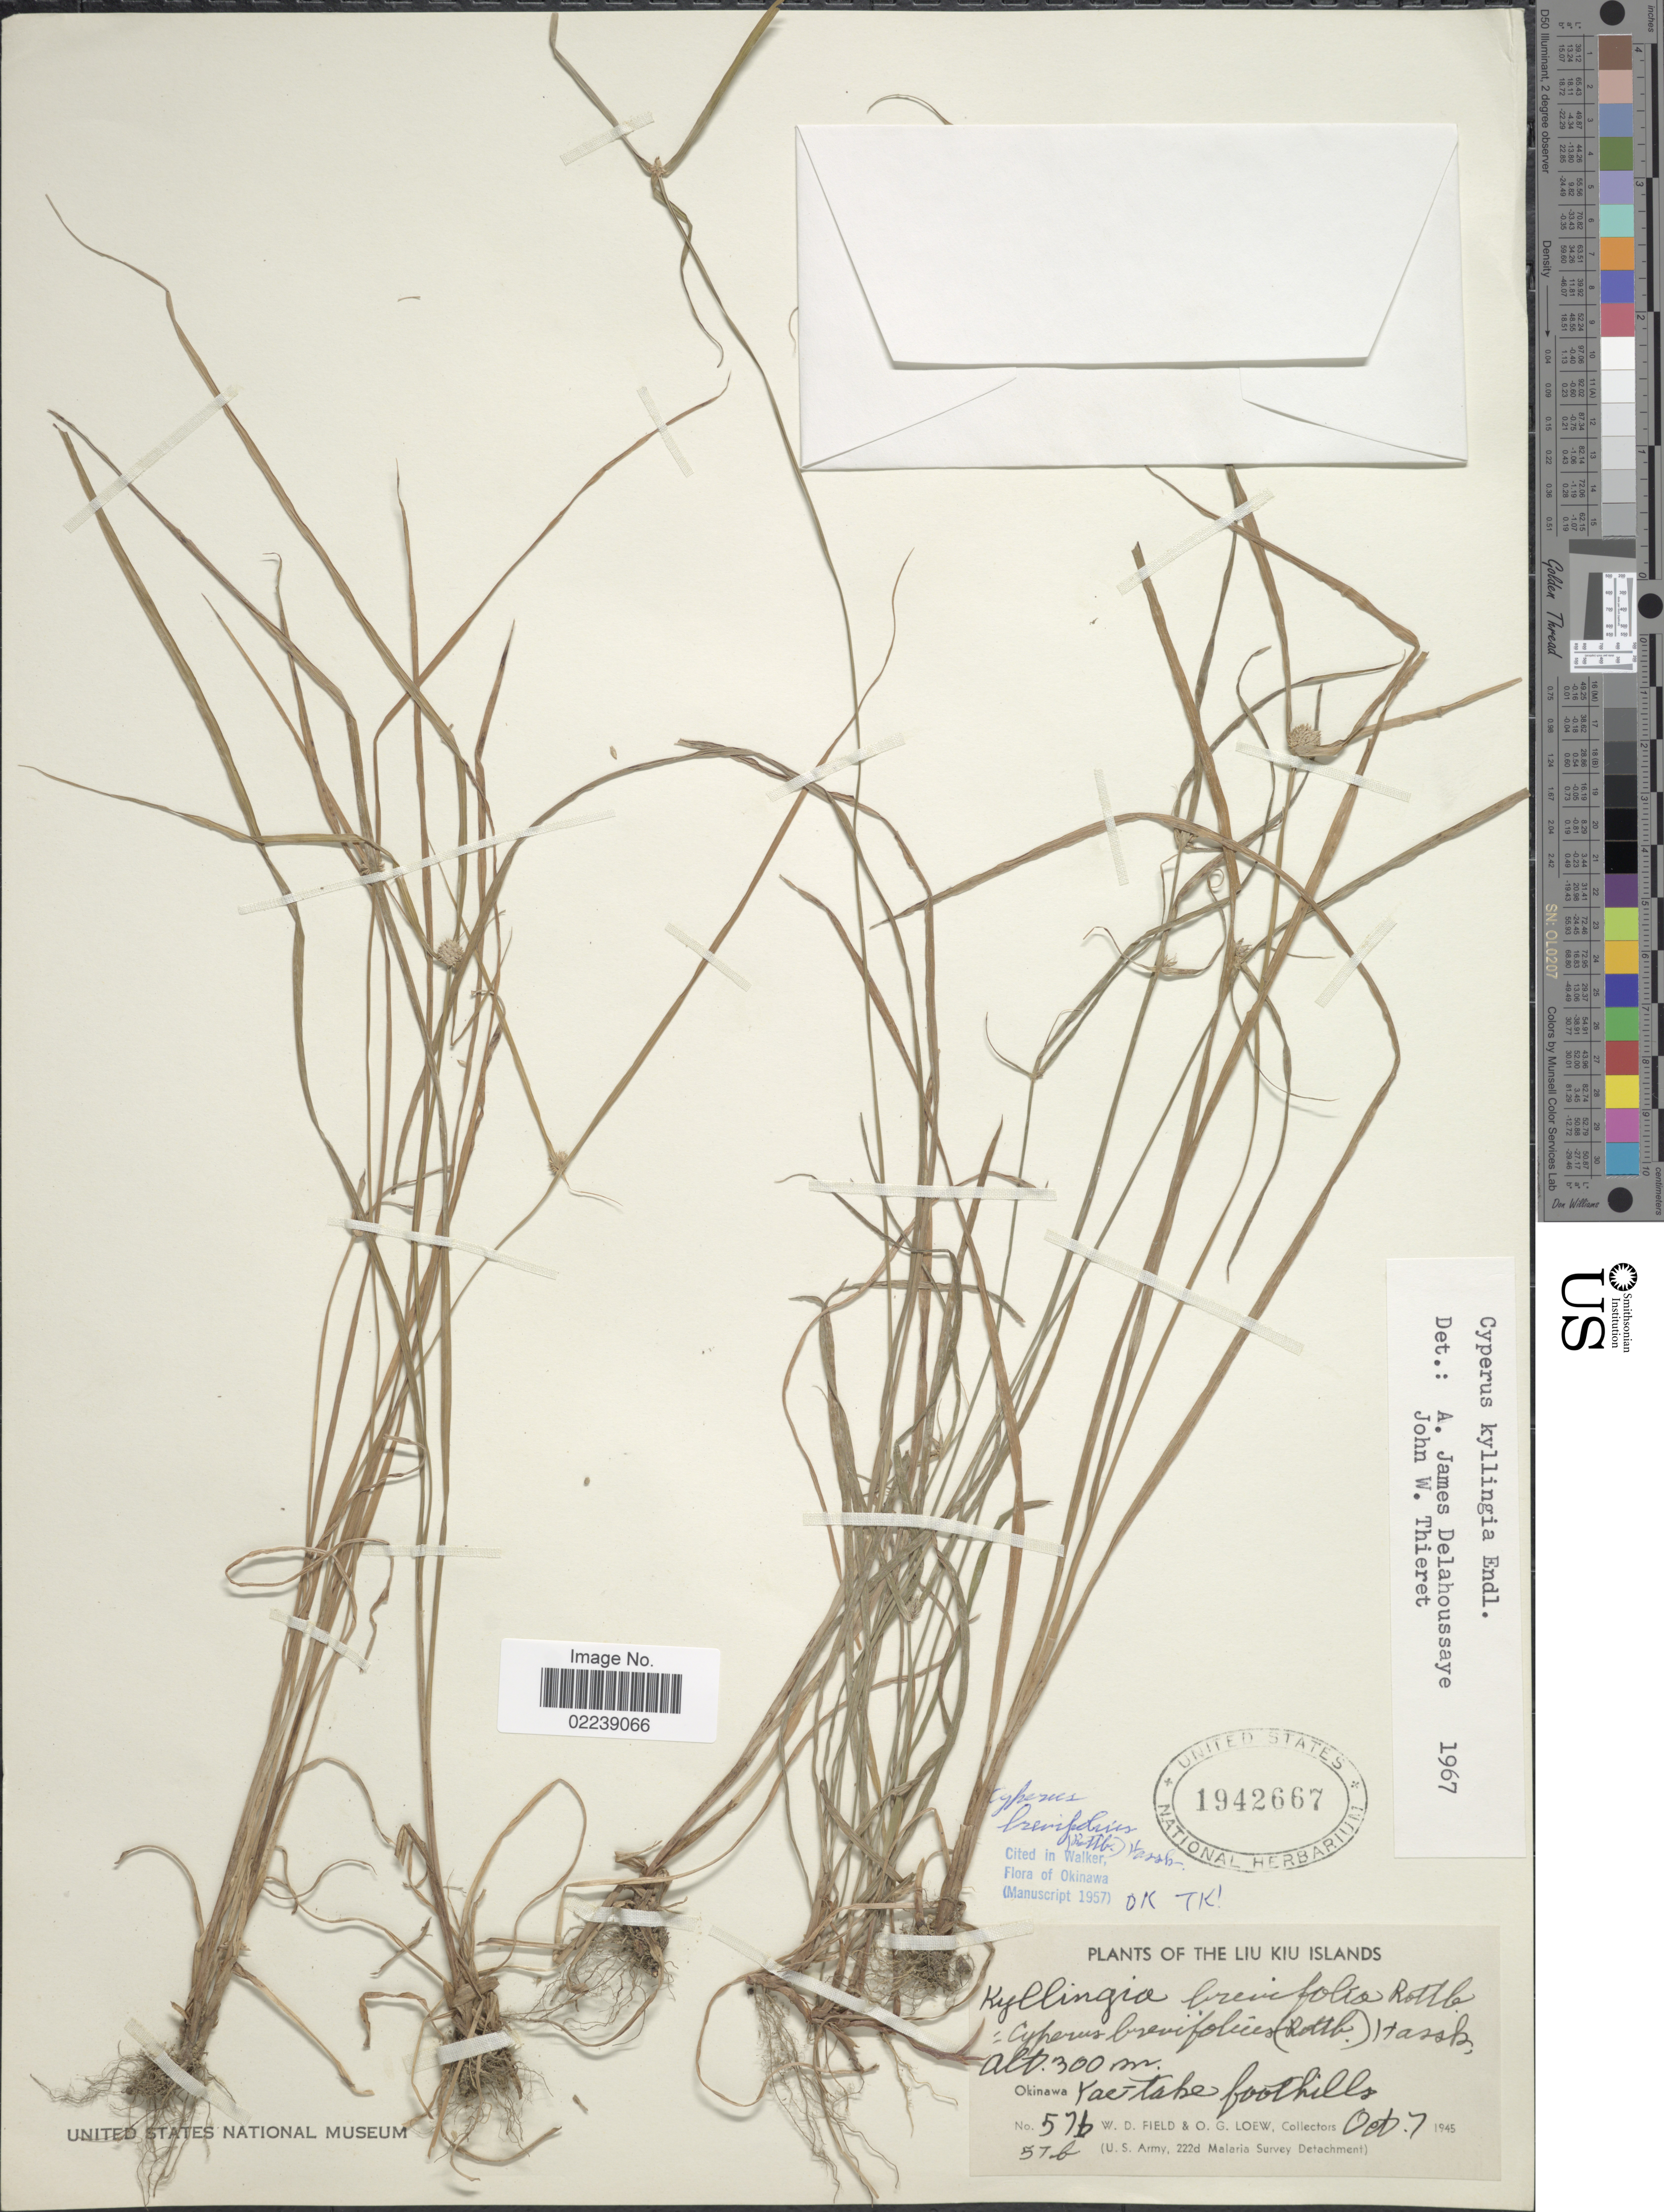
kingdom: Plantae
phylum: Tracheophyta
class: Liliopsida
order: Poales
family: Cyperaceae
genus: Cyperus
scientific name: Cyperus mindorensis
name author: (Steud.) Huygh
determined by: Strong, M. T., (US), Smithsonian Institution - National Museum of Natural History (UNITED STATES)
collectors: W. D. Field & O. G. Loew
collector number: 57b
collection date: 1945-10-07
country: Japan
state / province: Okinawa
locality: The Liu Kiu Islands, Vae-tabe foothills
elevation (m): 300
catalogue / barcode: US 1942667